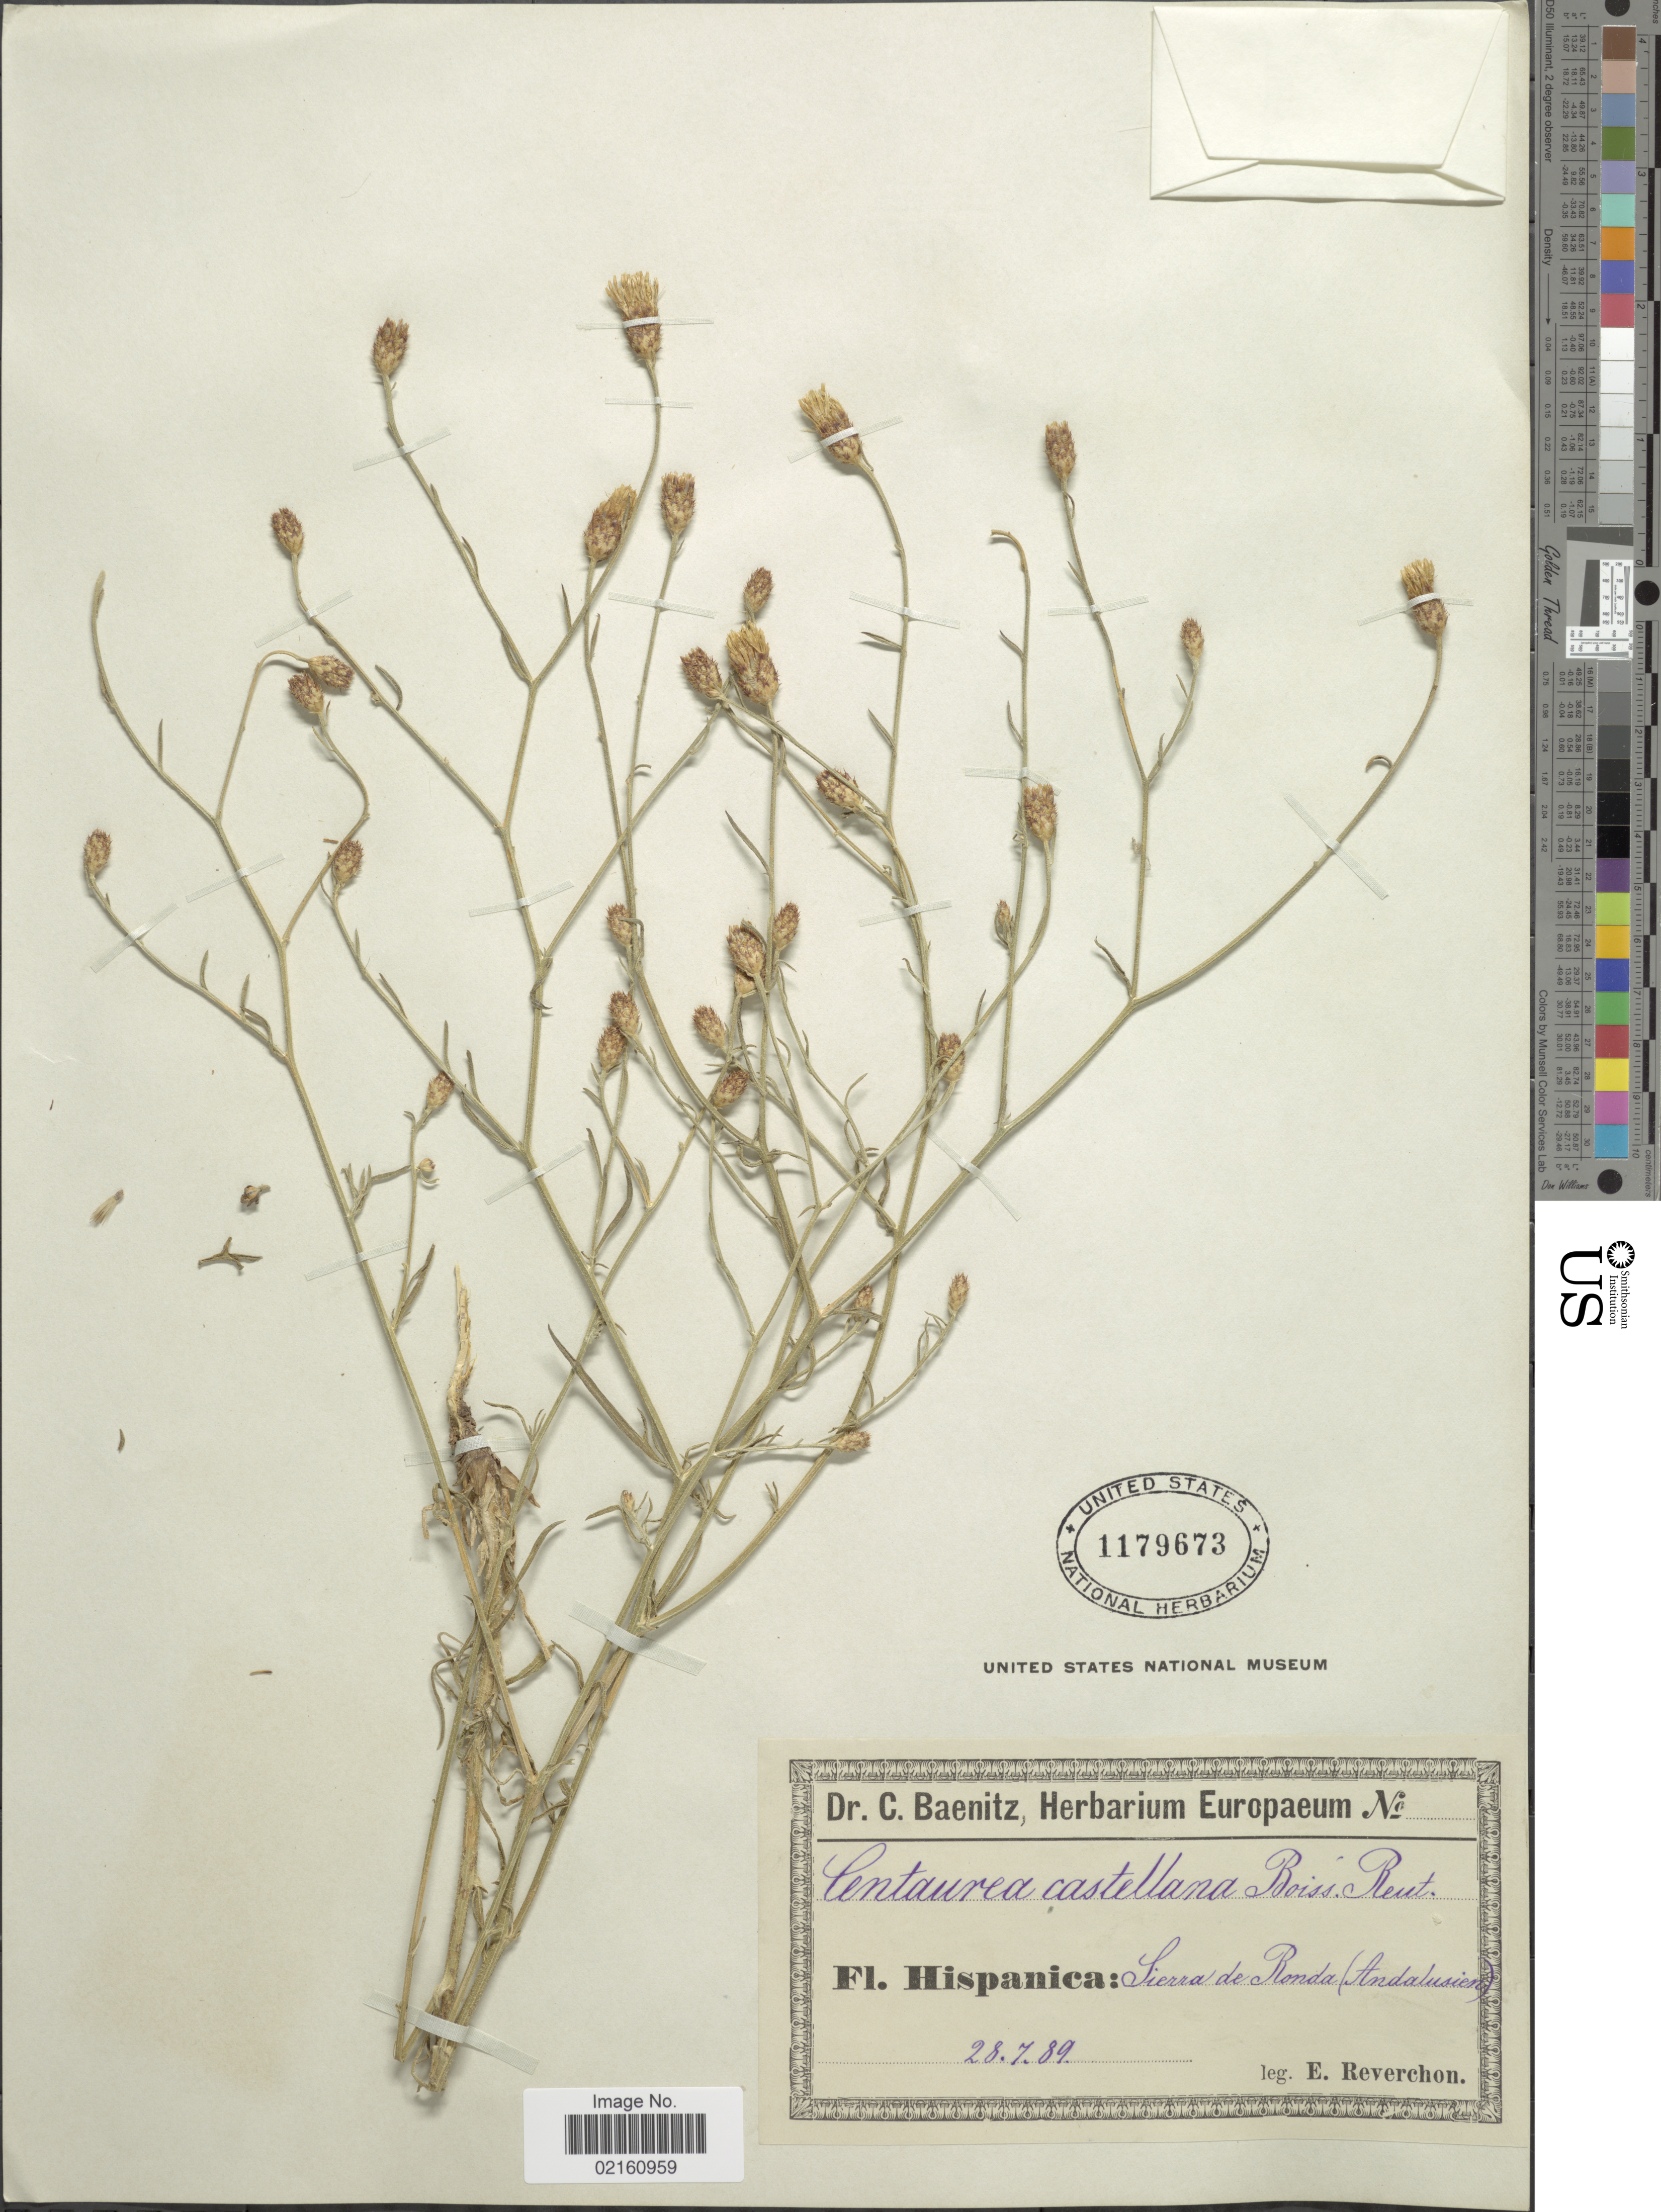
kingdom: Plantae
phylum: Tracheophyta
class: Magnoliopsida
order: Asterales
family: Asteraceae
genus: Centaurea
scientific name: Centaurea castellana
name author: Boiss.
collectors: E. Reverchon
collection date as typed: Transcribed d/m/y: 28/7/89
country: Spain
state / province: Andalucia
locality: Hispanica, Sierra de Ronda (Andalusien)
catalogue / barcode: US 1179673